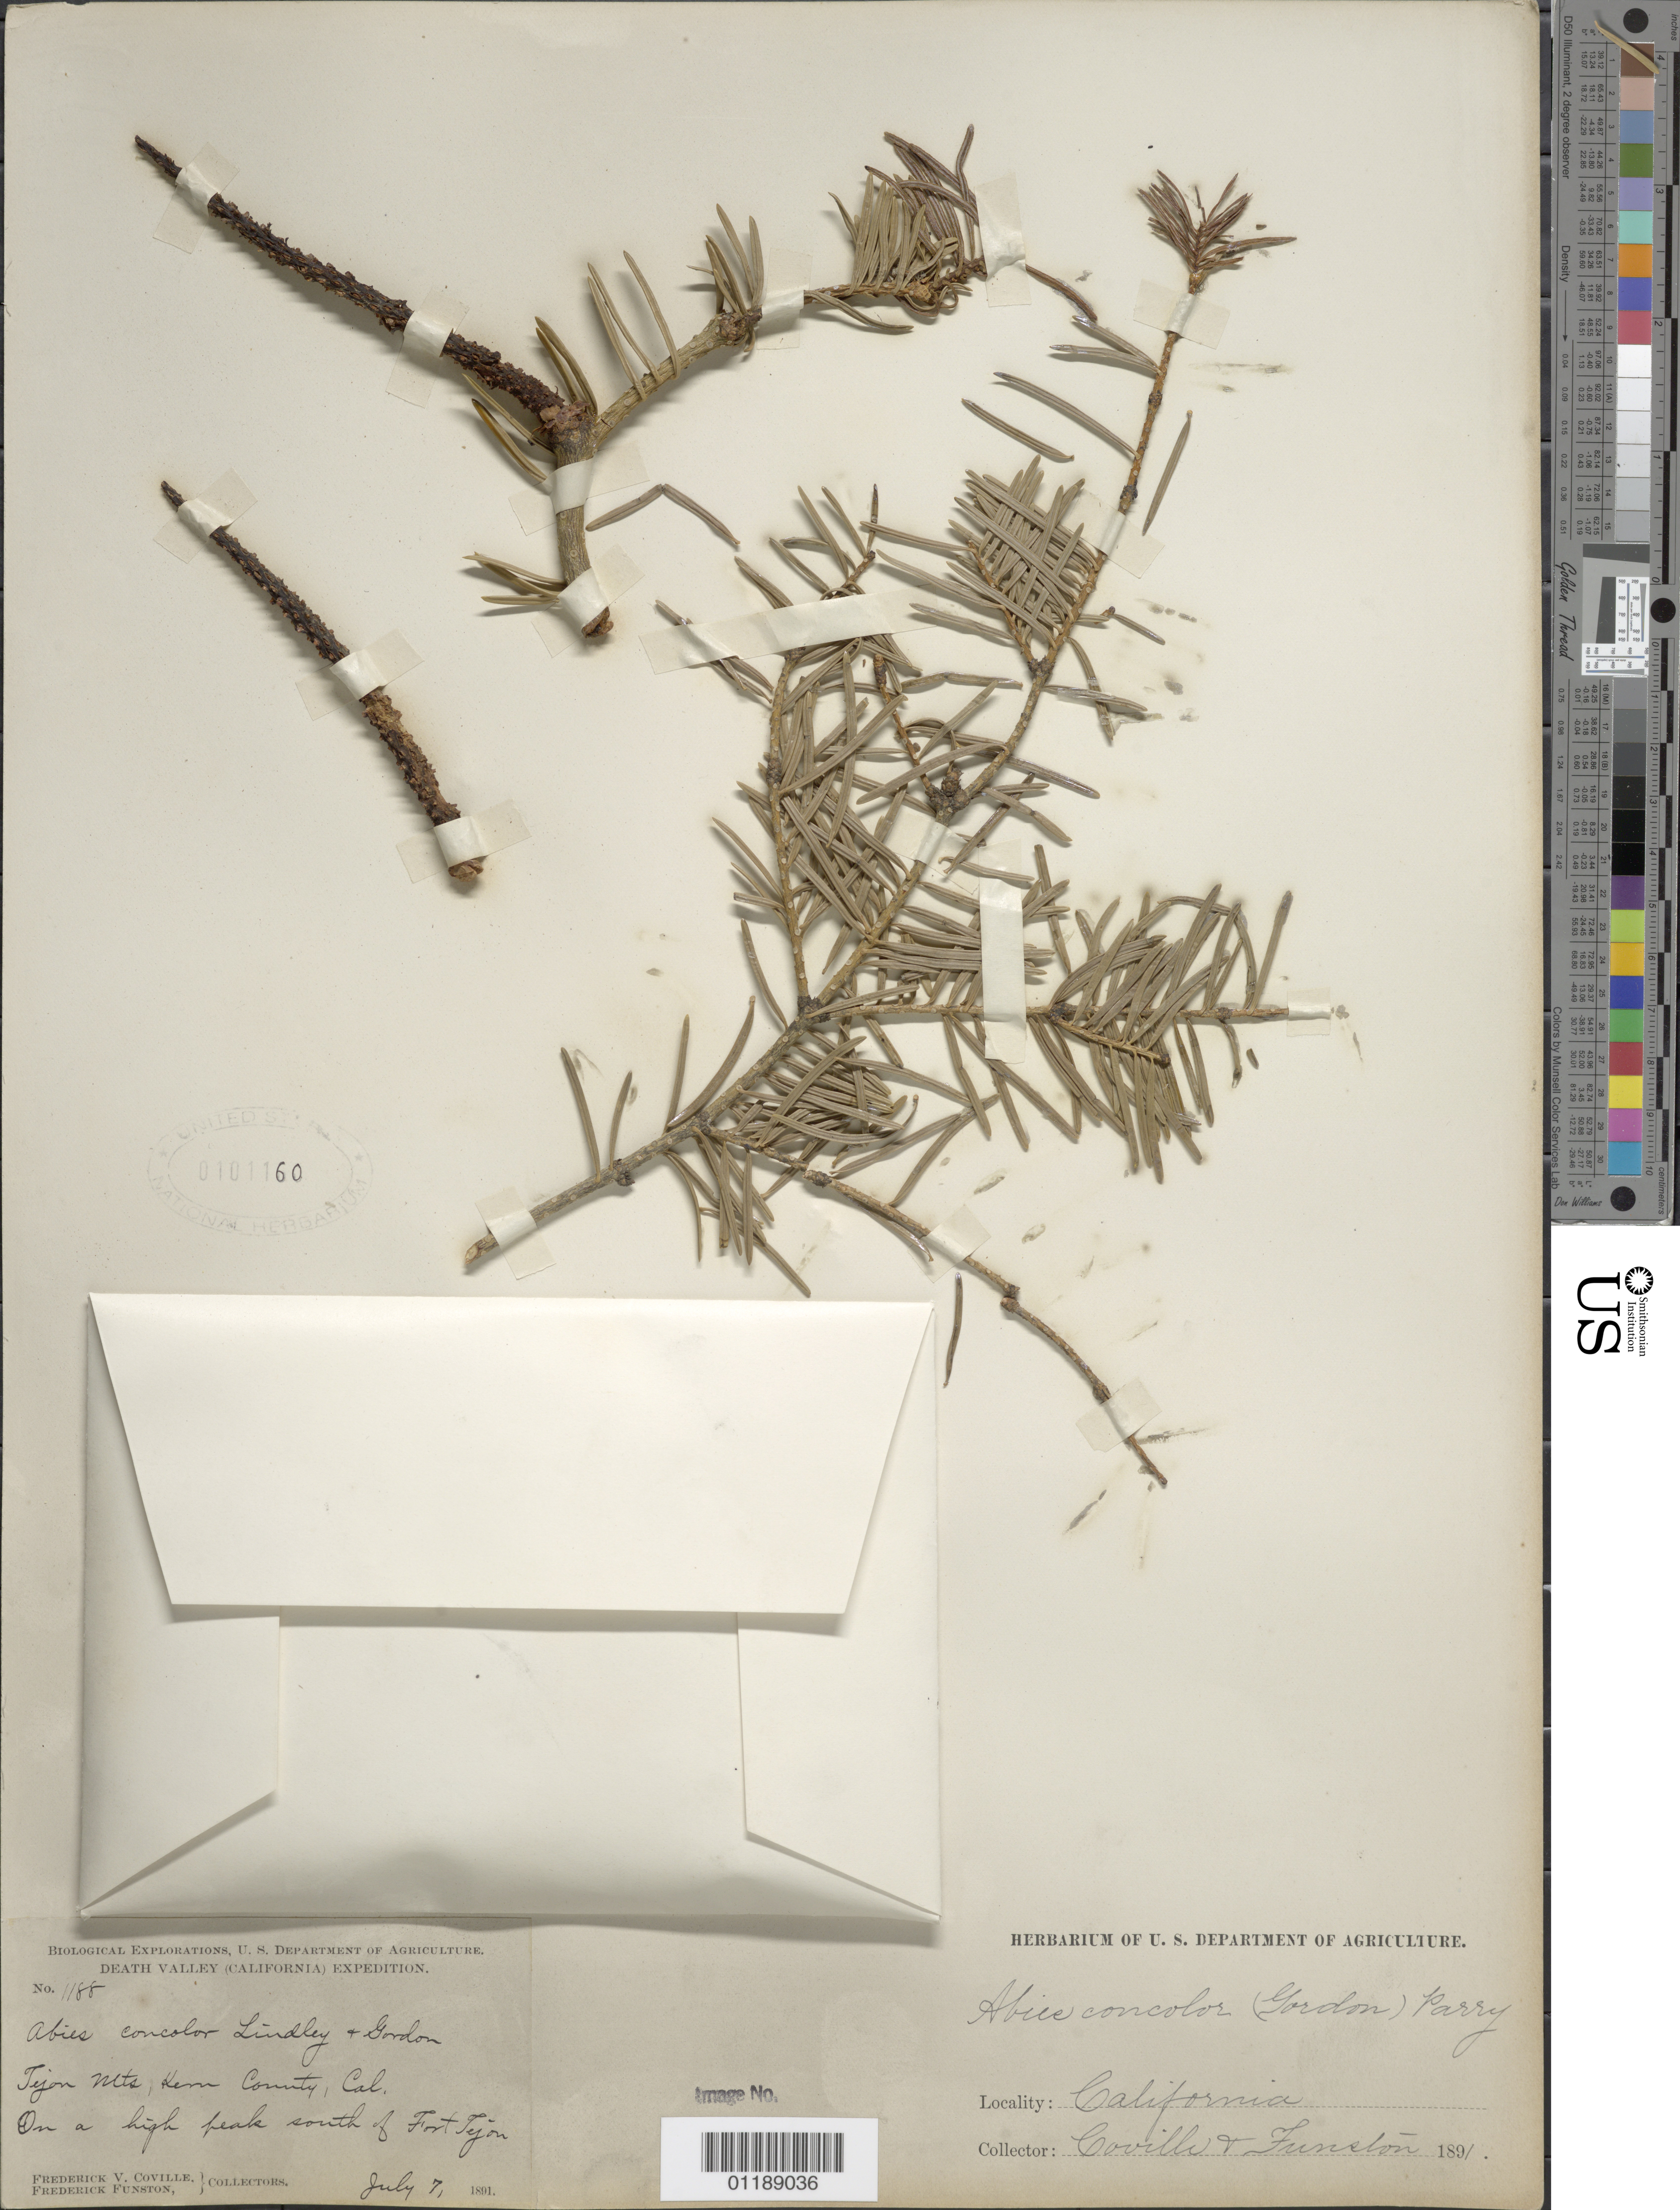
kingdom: Plantae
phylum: Tracheophyta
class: Pinopsida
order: Pinales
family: Pinaceae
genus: Abies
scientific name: Abies concolor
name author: (Gordon & Glend.) Lindl. ex Hildebr.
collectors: F. V. Coville & F. Funston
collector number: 1188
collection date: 1891-07-07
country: United States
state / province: California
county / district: Kern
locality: Tejon Mountains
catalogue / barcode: US 101160